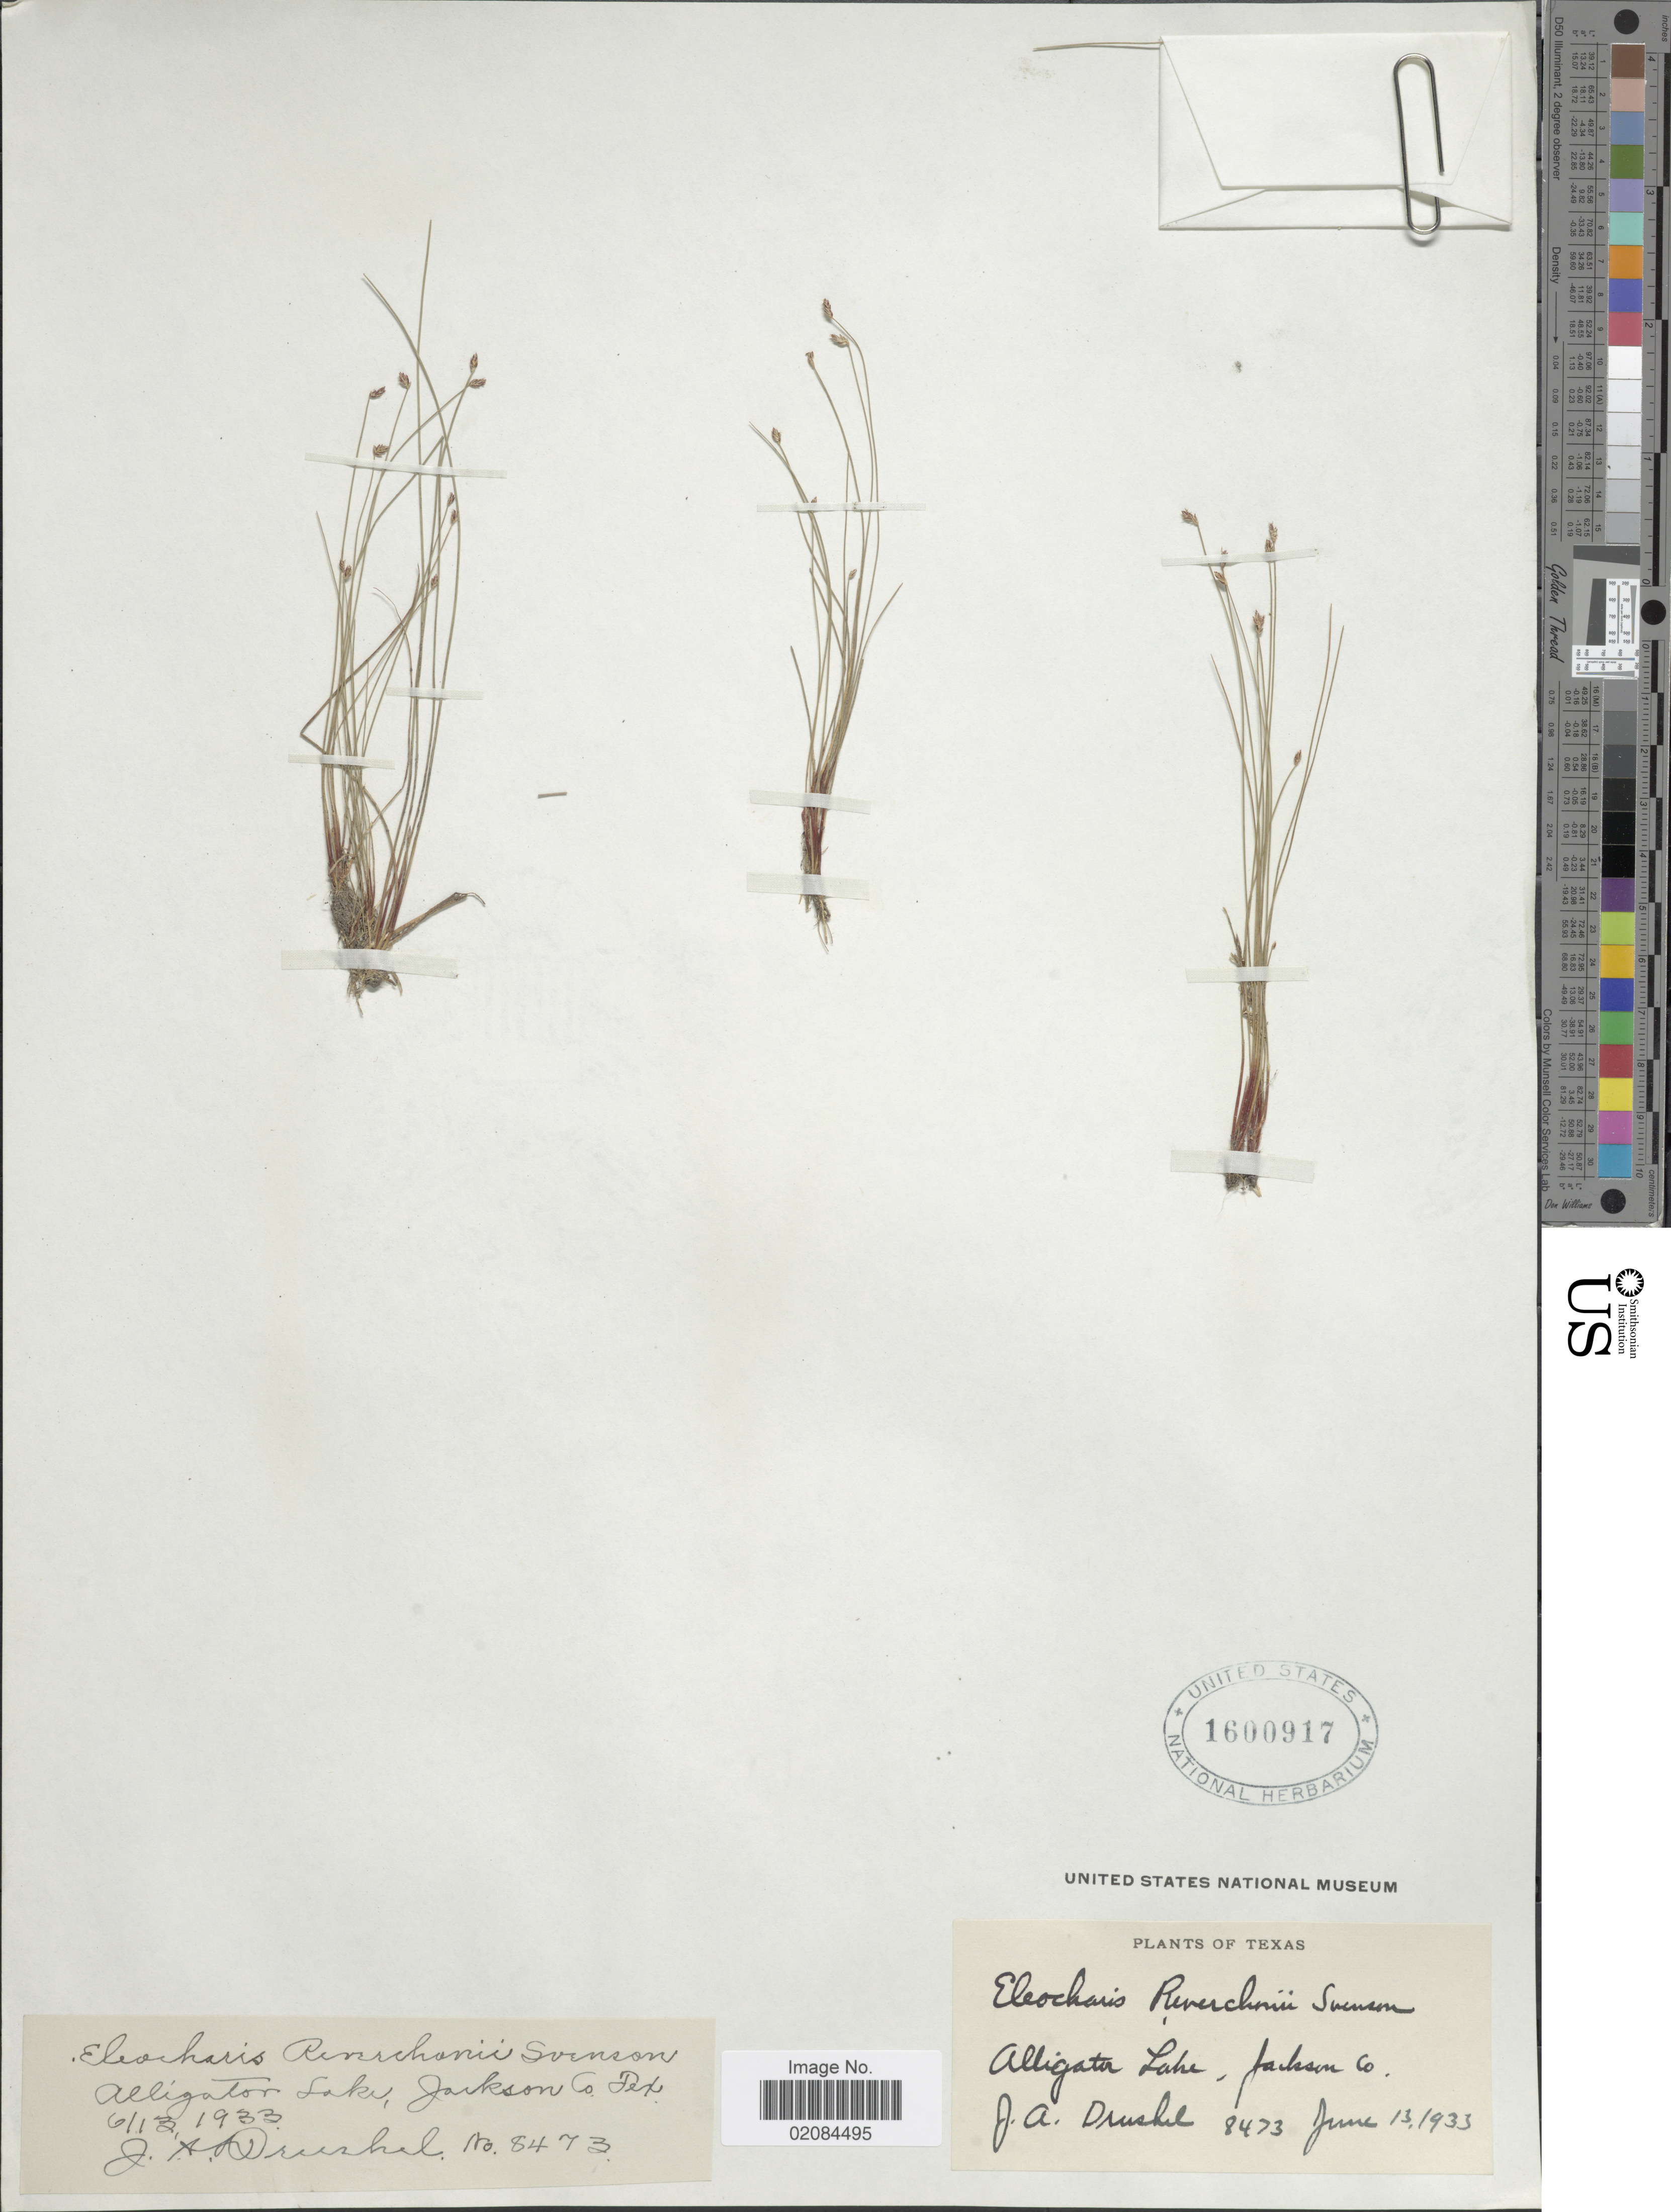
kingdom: Plantae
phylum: Tracheophyta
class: Liliopsida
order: Poales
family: Cyperaceae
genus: Eleocharis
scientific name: Eleocharis reverchonii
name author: Svenson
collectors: J. A. Drushel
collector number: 8473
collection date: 1933-06-13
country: United States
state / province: Texas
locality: Alligator Lake, Jackson Co.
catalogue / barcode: US 1600917